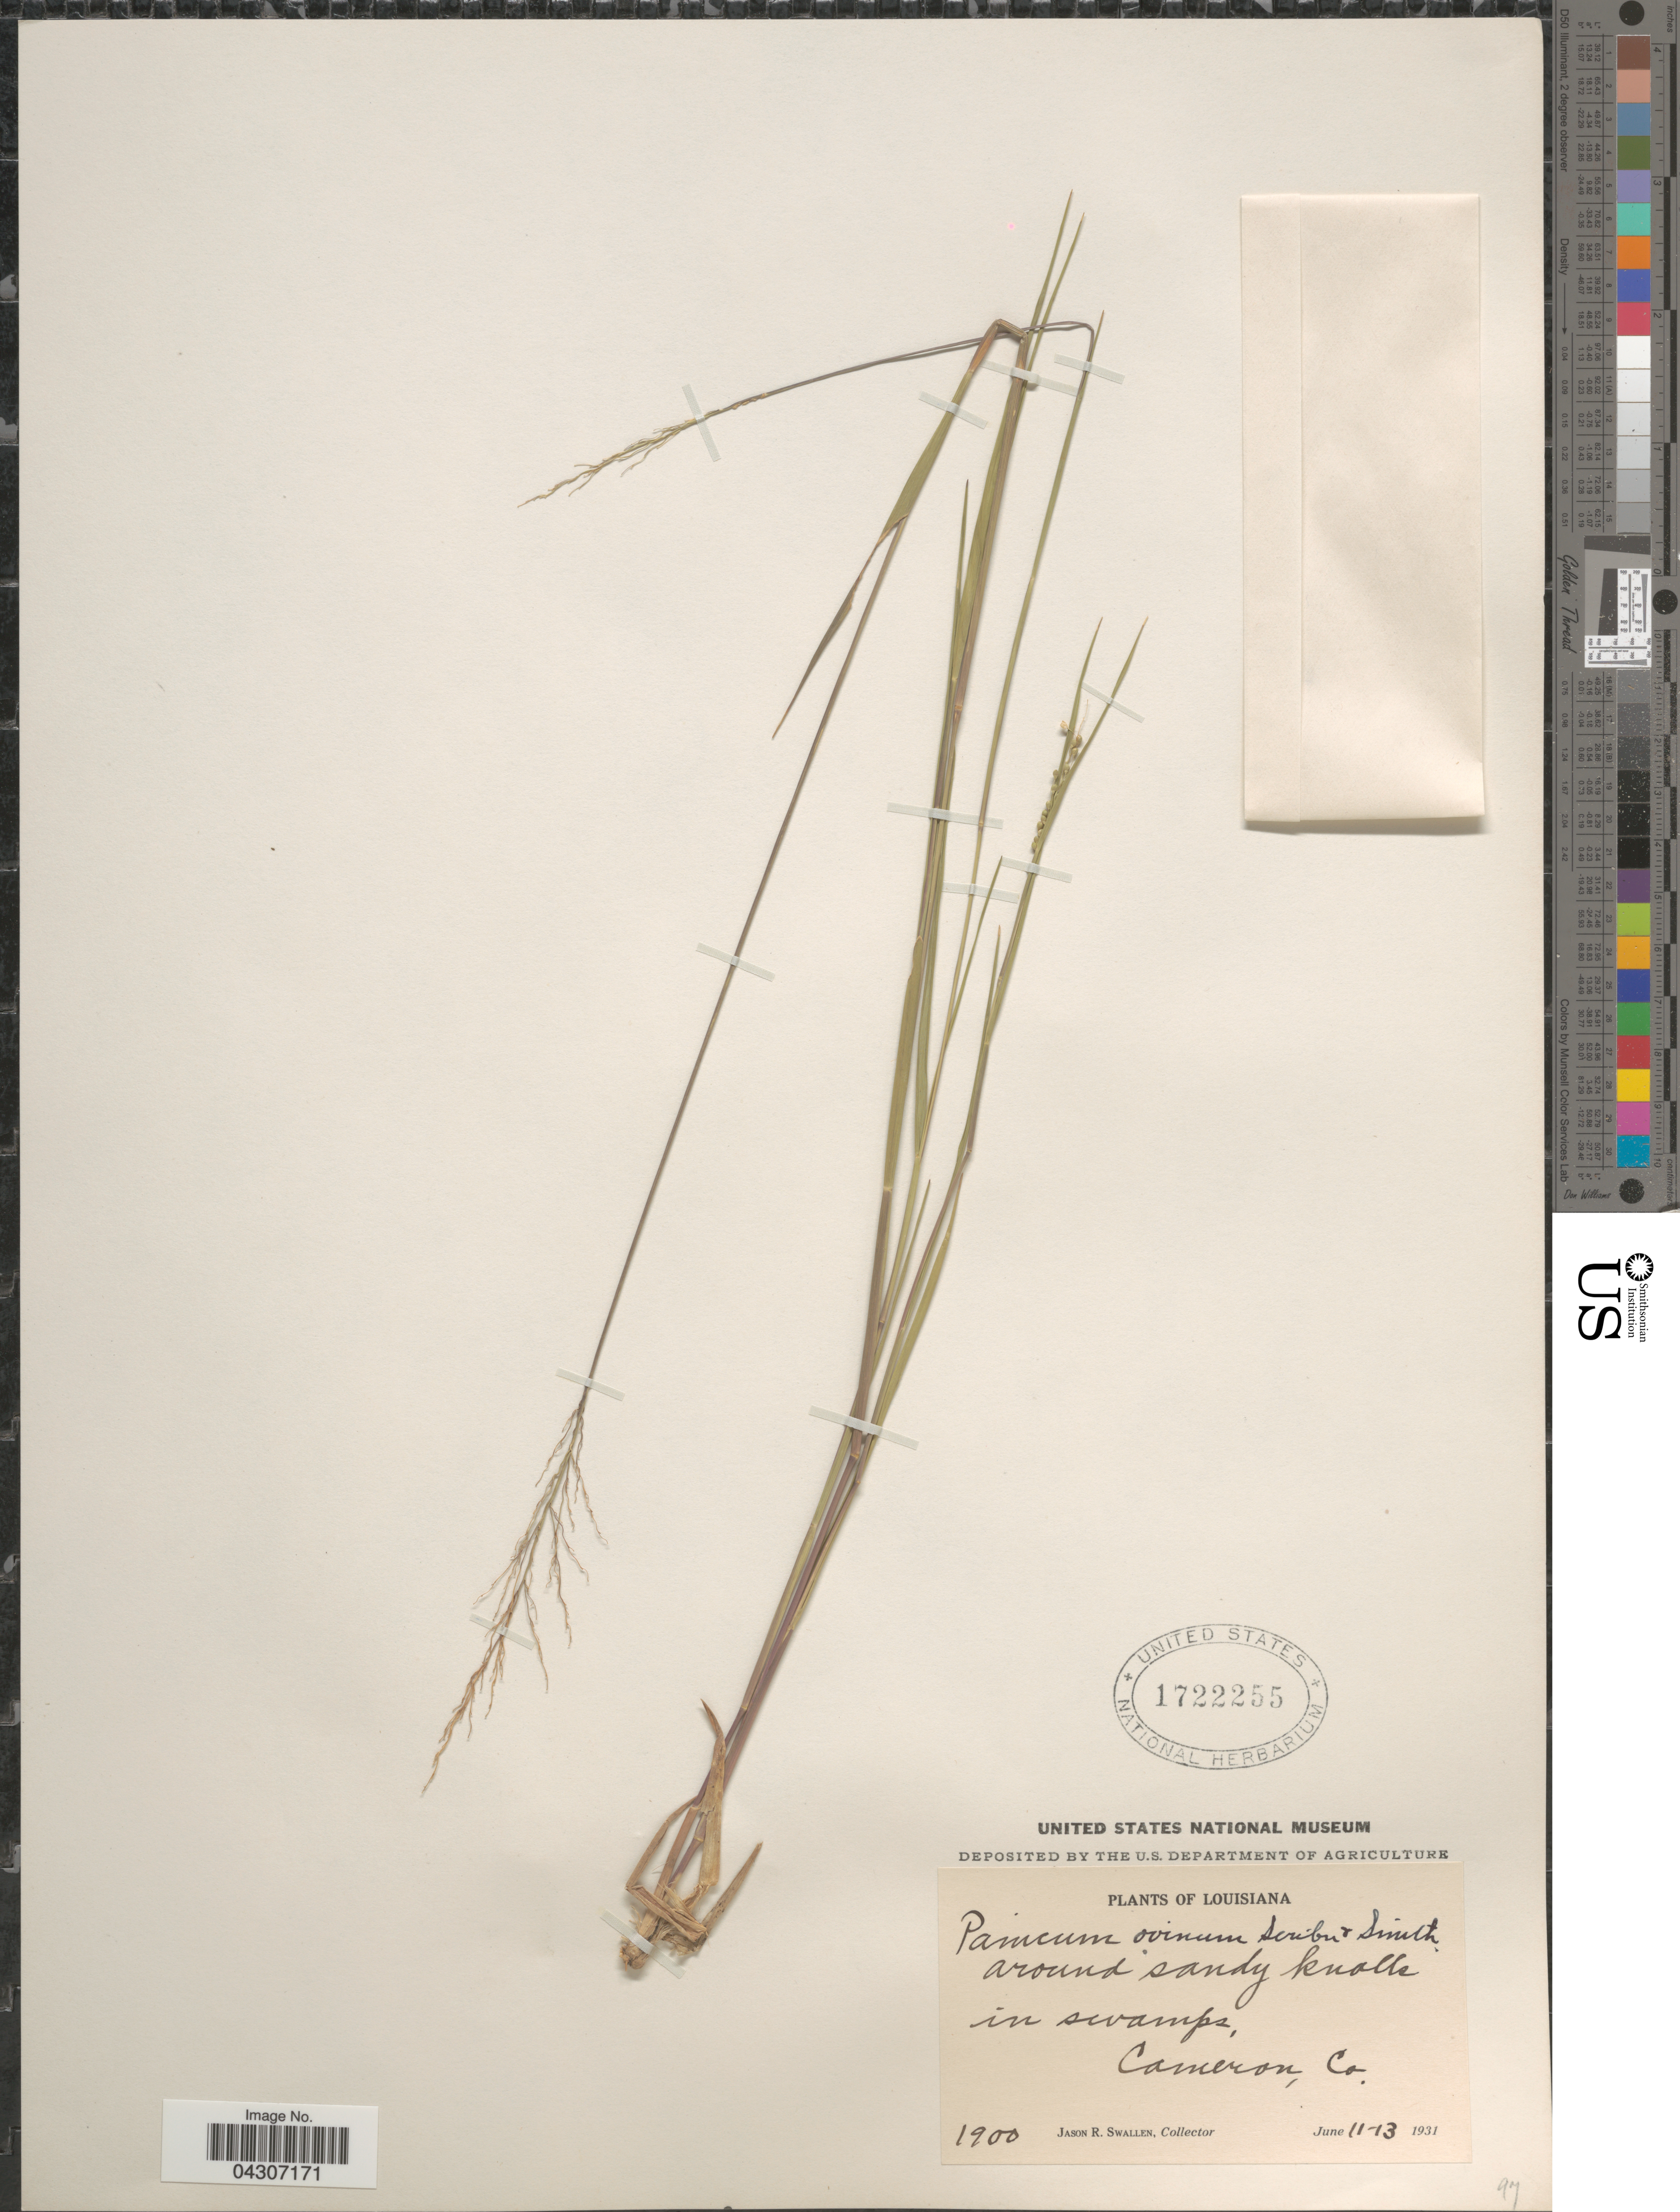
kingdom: Plantae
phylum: Tracheophyta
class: Liliopsida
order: Poales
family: Poaceae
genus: Dichanthelium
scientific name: Dichanthelium aciculare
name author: (Desv. ex Poir.) Gould & C.A. Clark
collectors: J. R. Swallen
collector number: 1900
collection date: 1931-06-11/1931-06-13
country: United States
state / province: Louisiana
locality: Around sandy knolls in swamps, Cameron Co.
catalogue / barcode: US 1722255